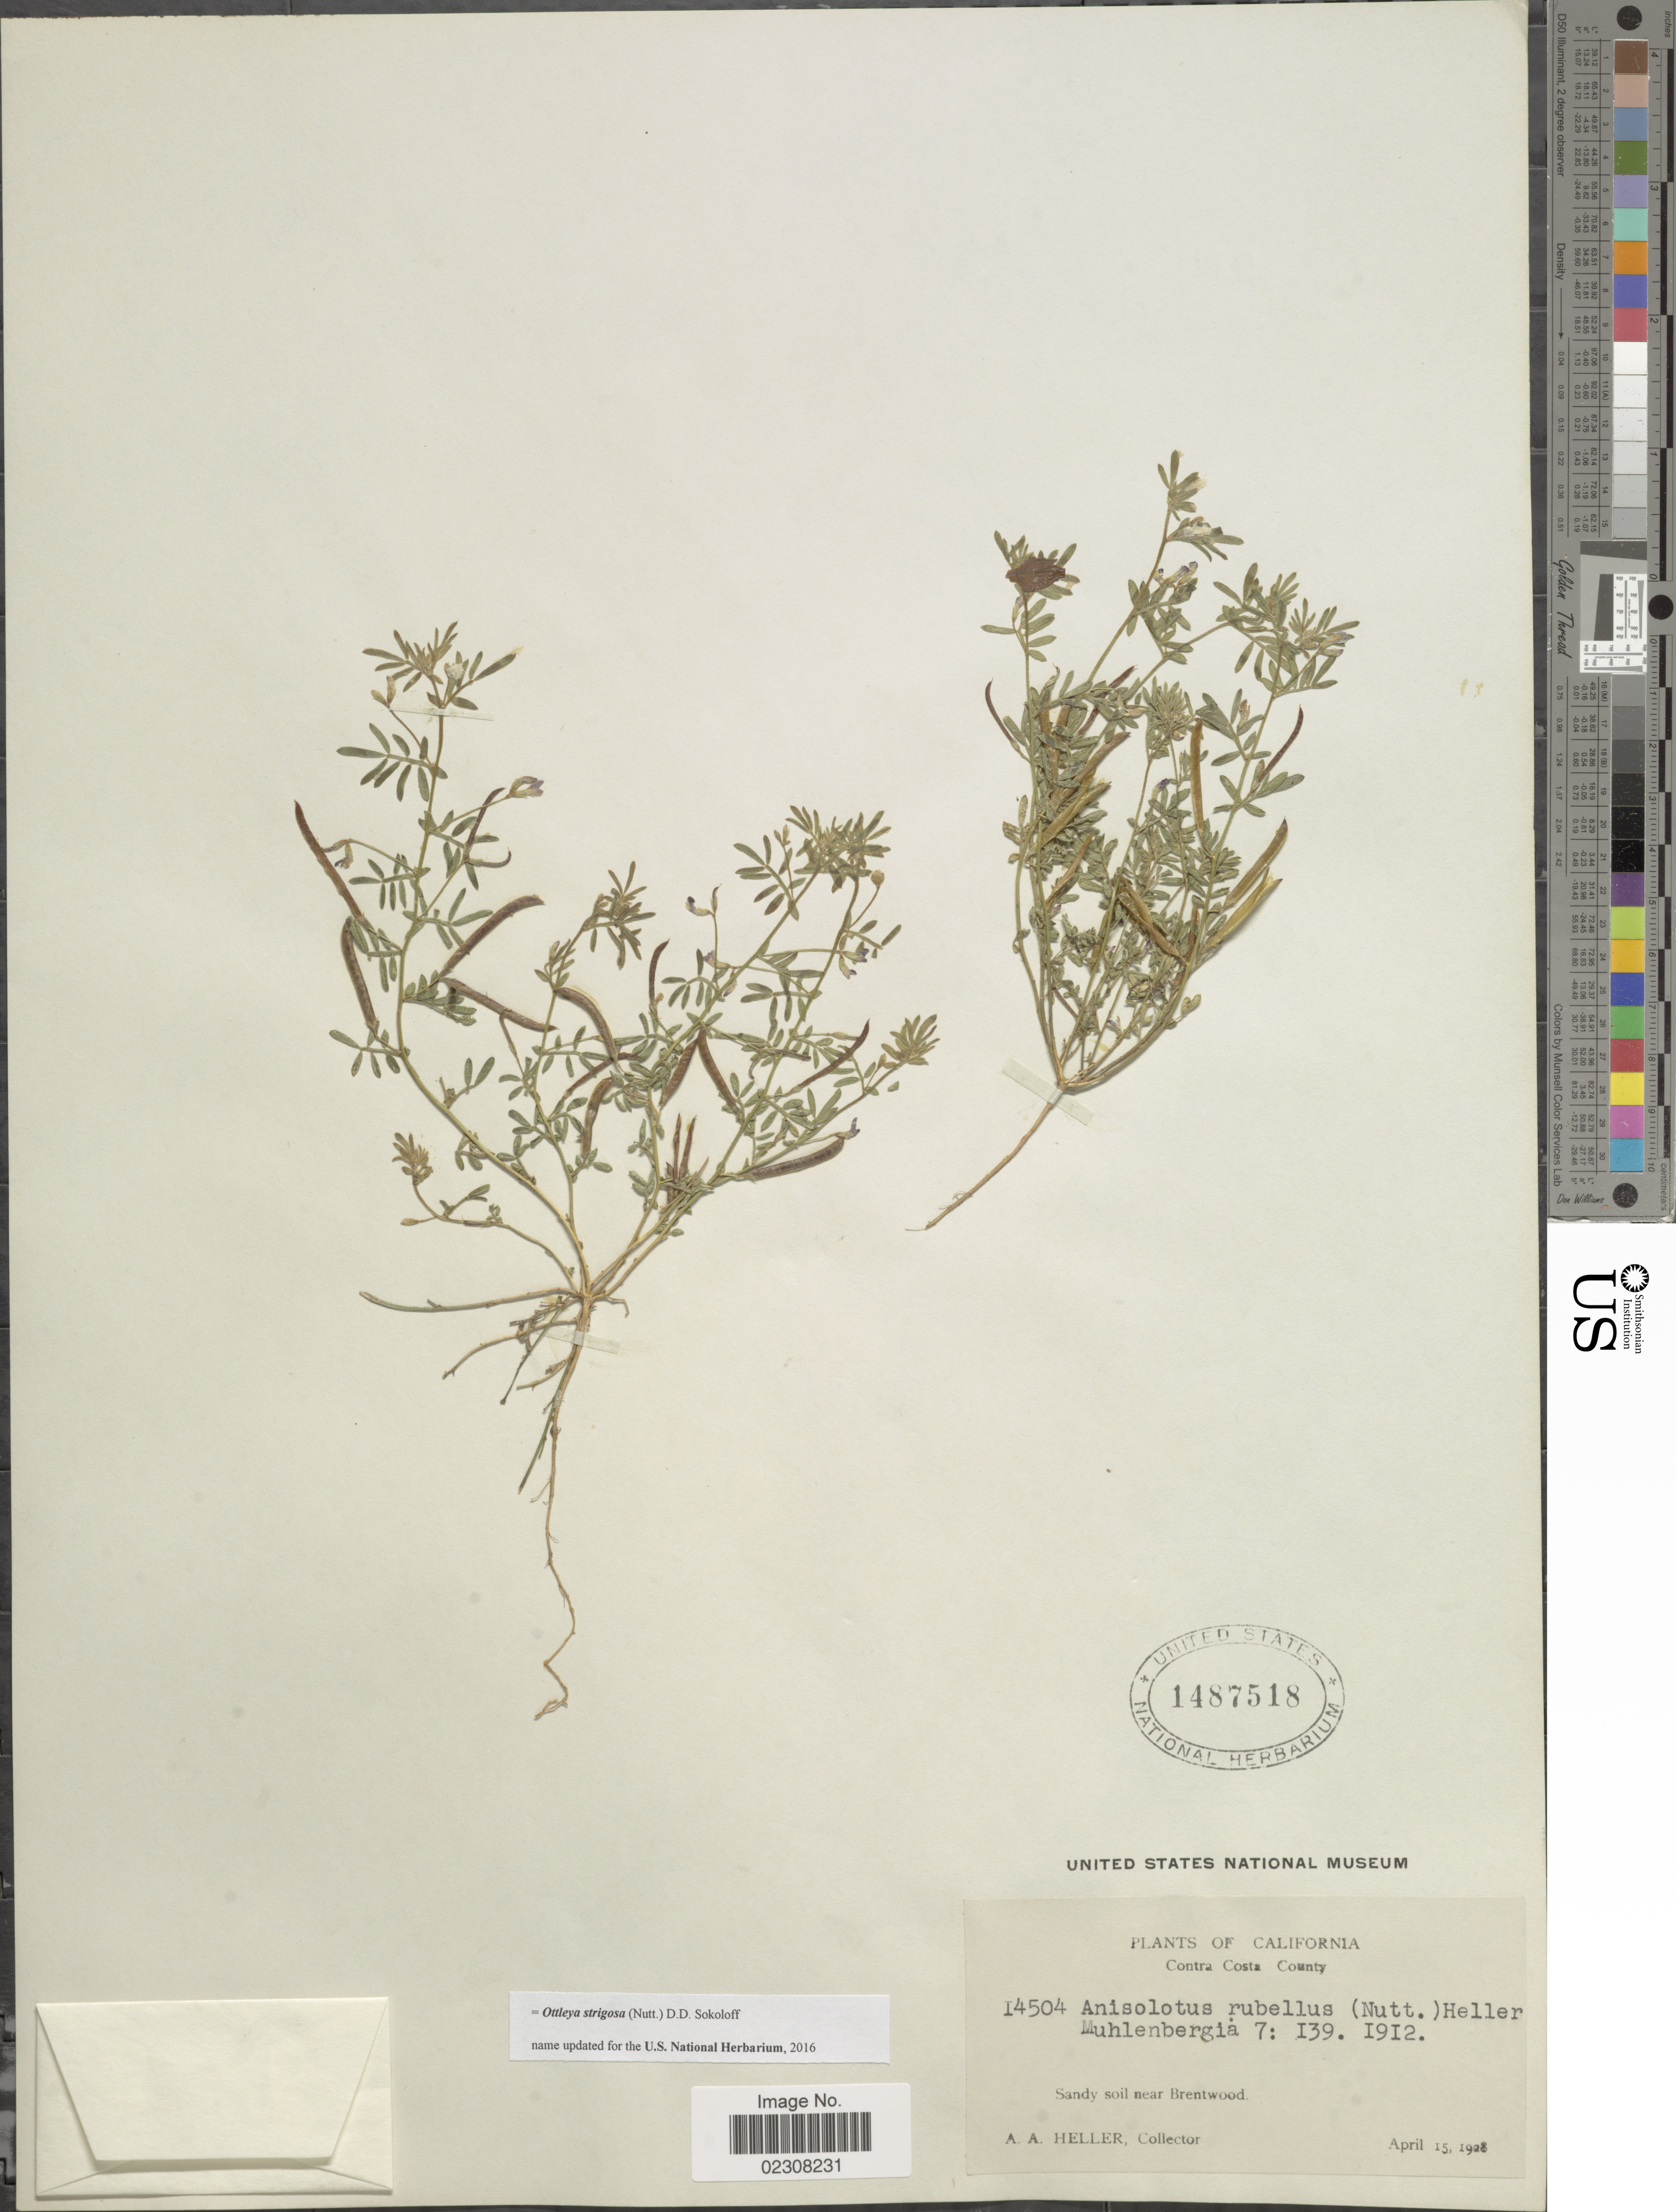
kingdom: Plantae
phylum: Tracheophyta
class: Magnoliopsida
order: Fabales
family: Fabaceae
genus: Ottleya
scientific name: Ottleya strigosa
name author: (Nutt.) D.D. Sokoloff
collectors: A. A. Heller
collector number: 14504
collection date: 1928-04-15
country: United States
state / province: California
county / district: Contra Costa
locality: Contra Costa County, Sandy soil near Brentwood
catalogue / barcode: US 1487518